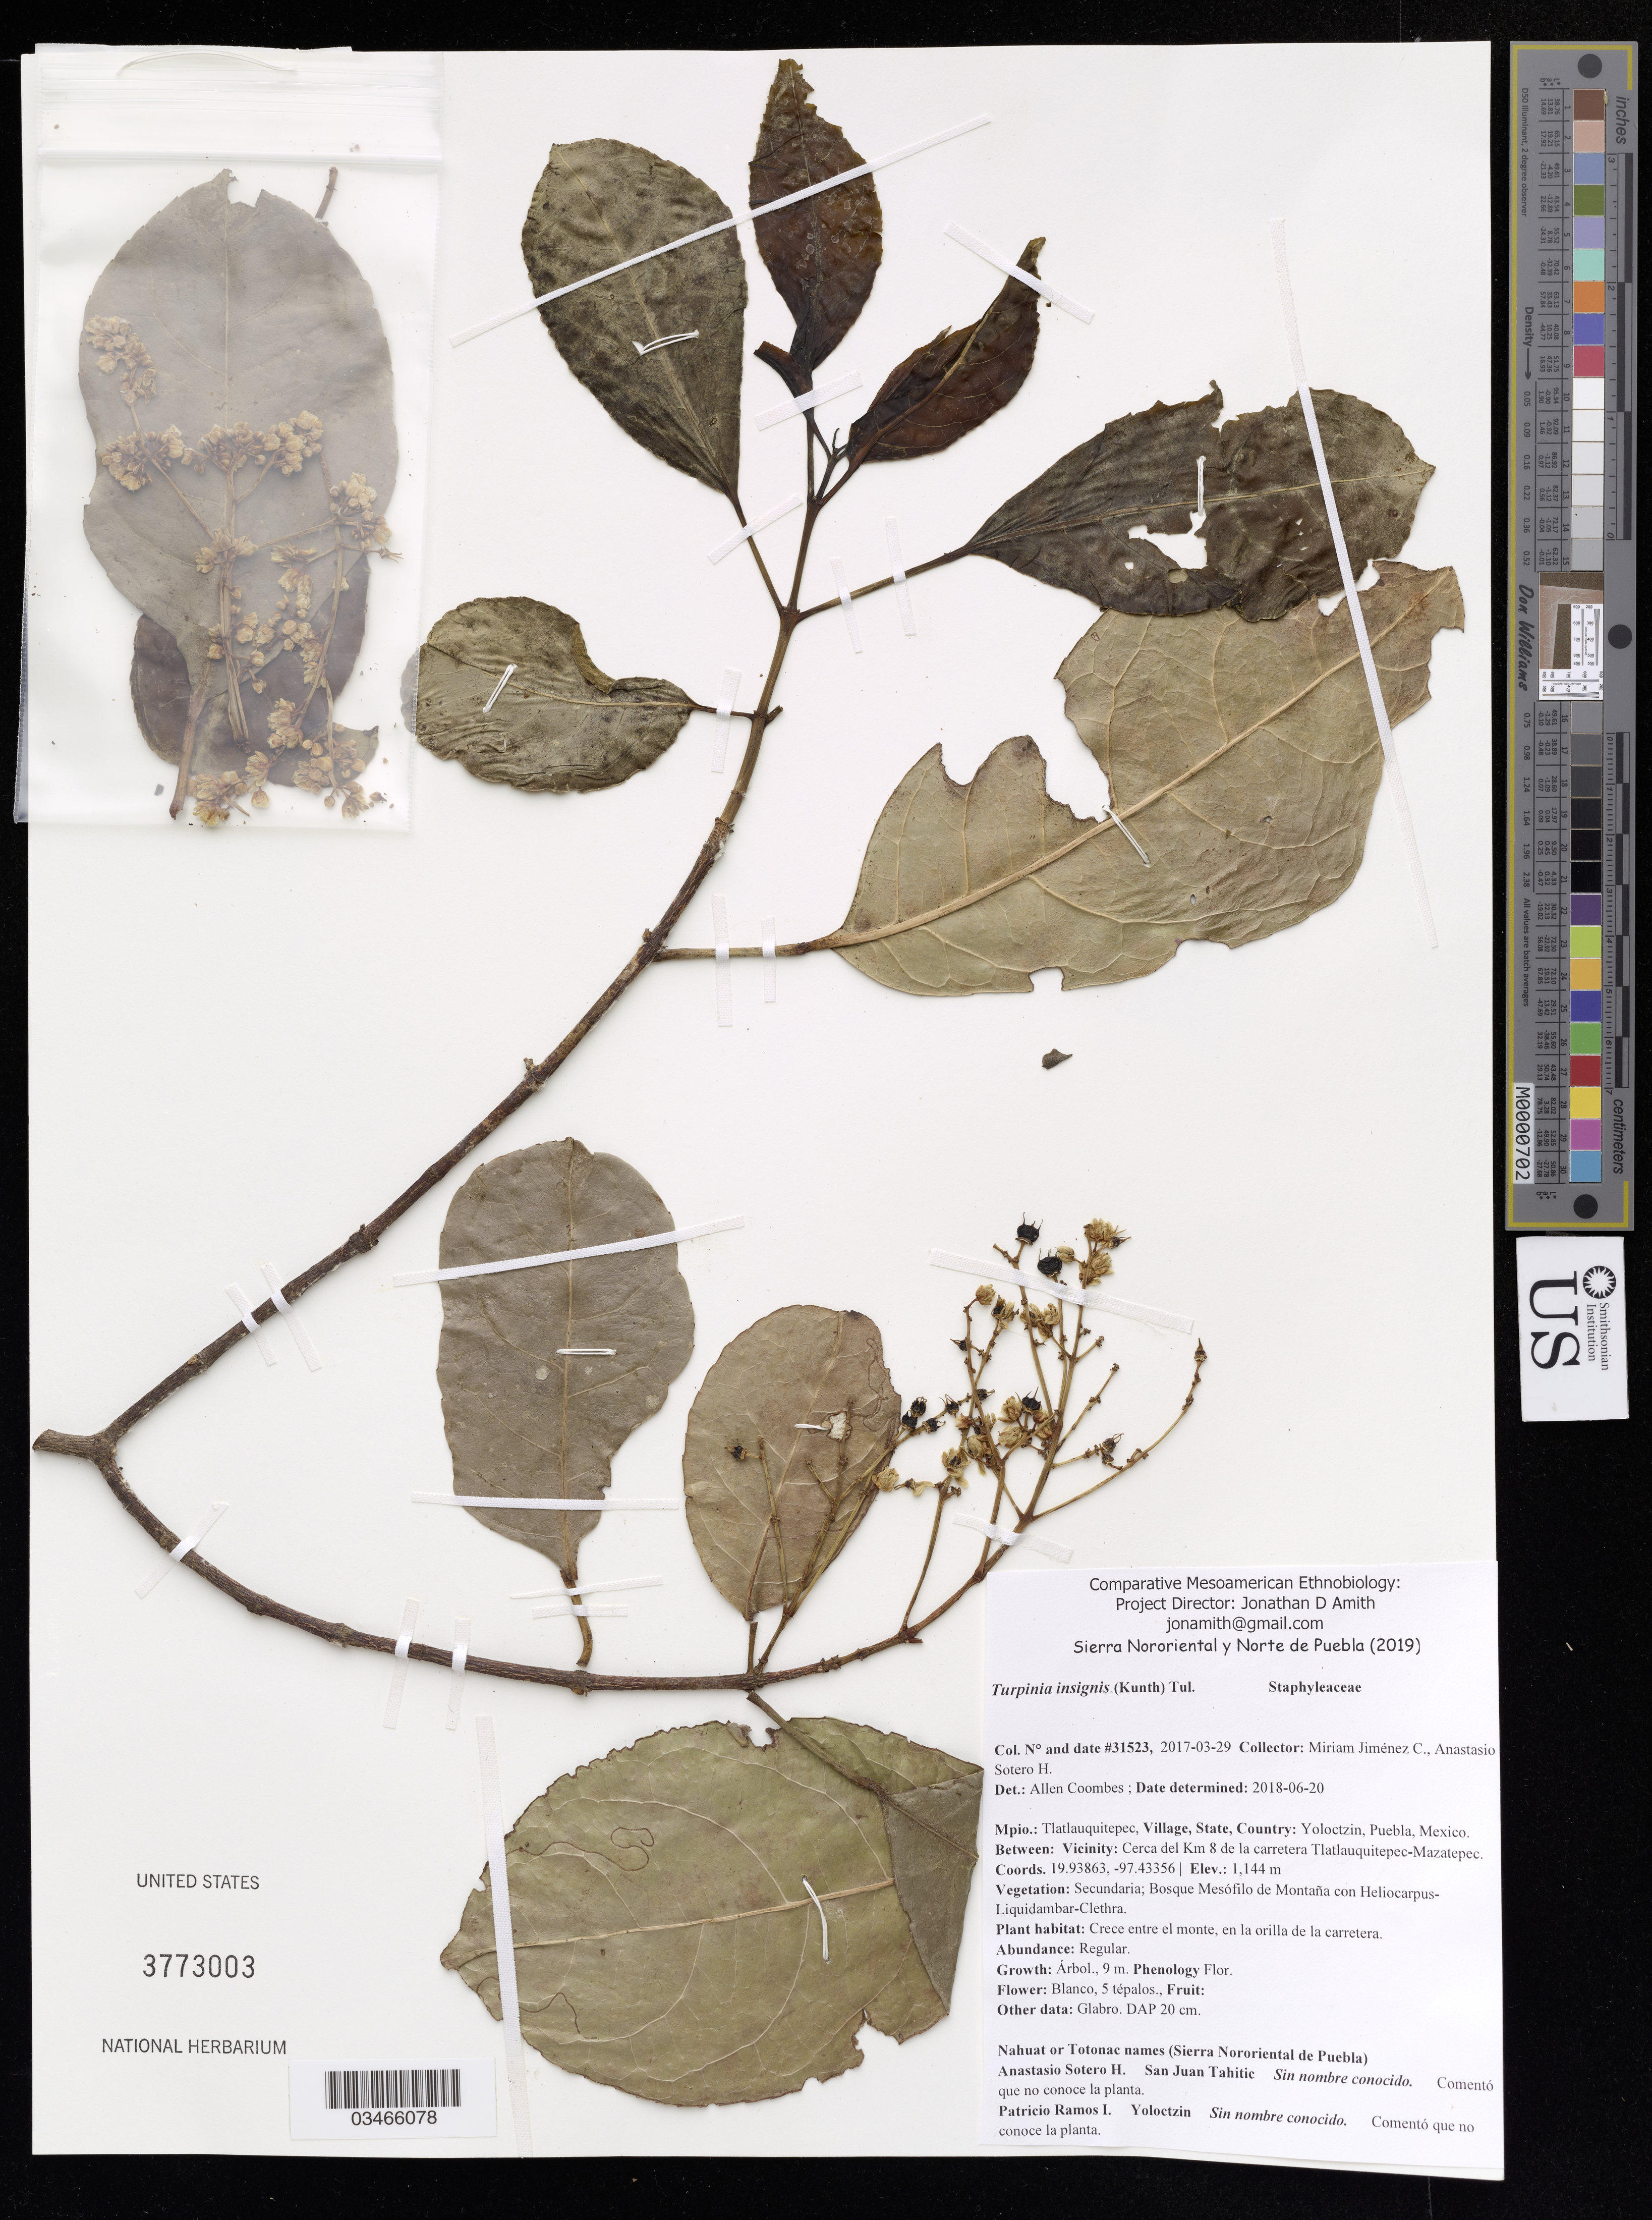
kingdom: Plantae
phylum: Tracheophyta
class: Magnoliopsida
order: Crossosomatales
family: Staphyleaceae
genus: Turpinia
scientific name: Turpinia insignis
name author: (Kunth) Tul.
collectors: M. Jiménez Chimil & A. Sotero H.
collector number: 31523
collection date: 2017-03-29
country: Mexico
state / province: Puebla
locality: Mpio.: Tlatlauquitepec, Village: Yoloctzin, Vicinity: Cerca del Km 8 de la carretera Tlatlaquitepec-Mazatepec.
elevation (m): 1144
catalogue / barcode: US 3773003